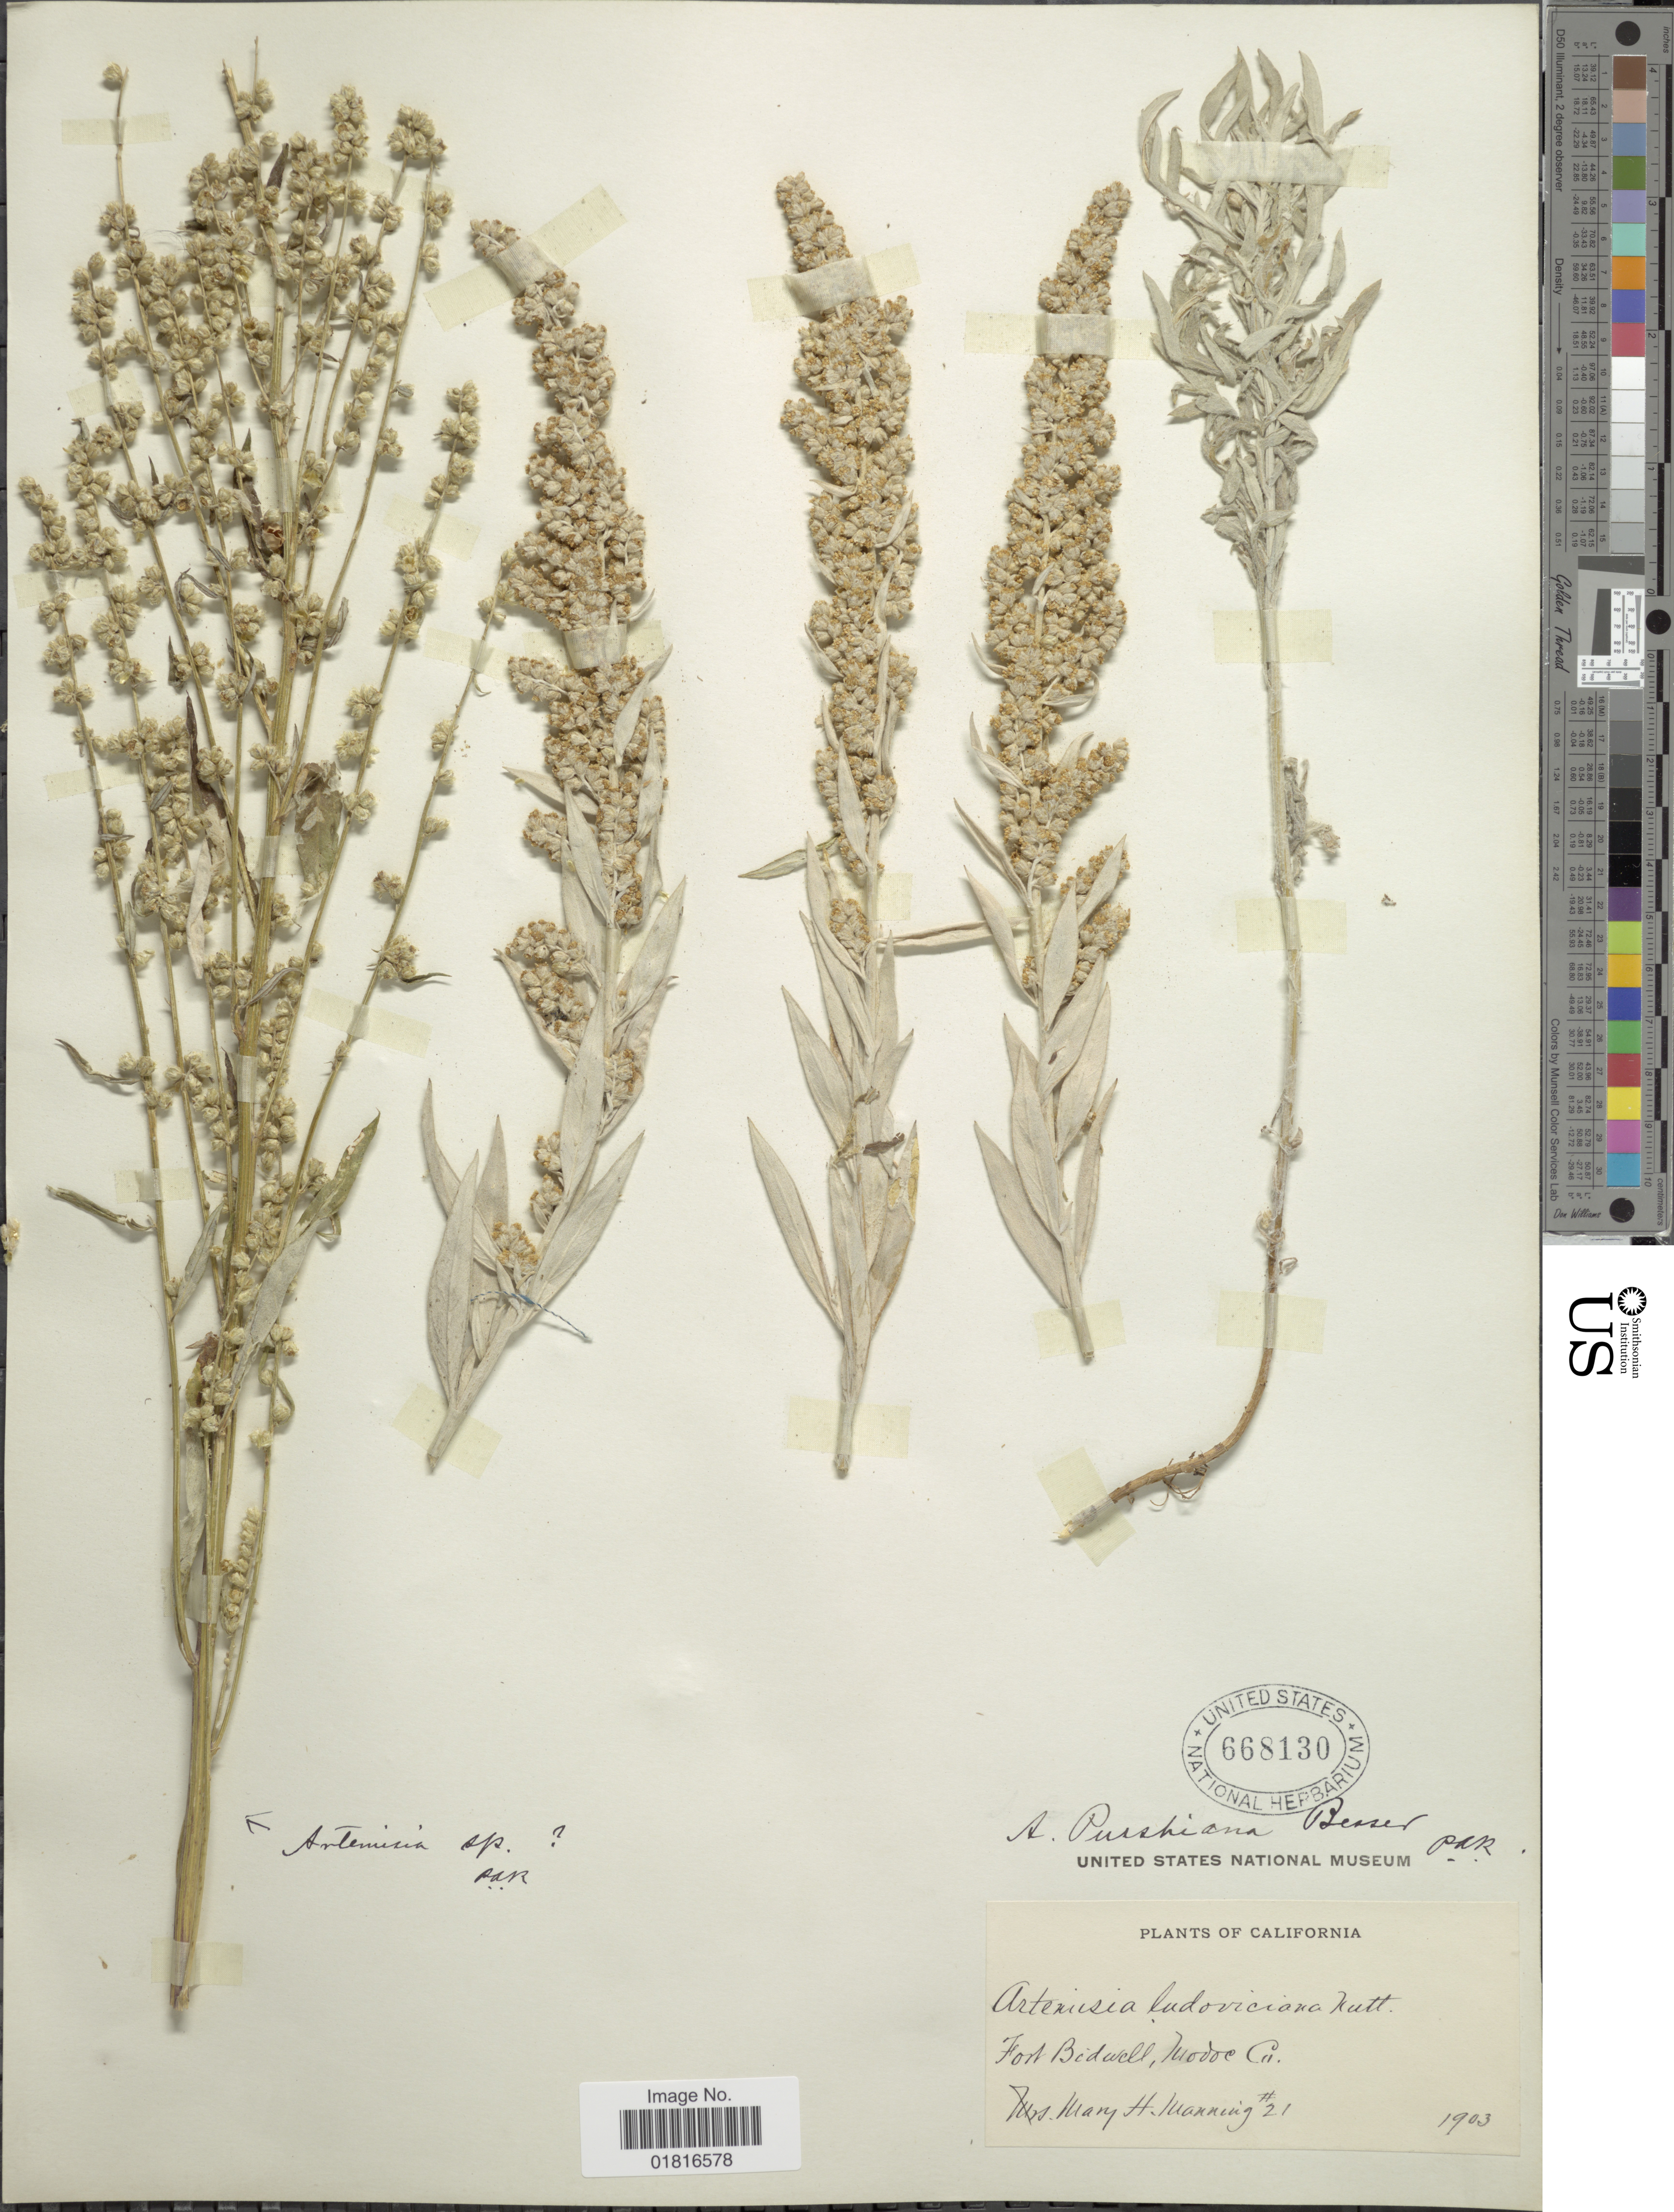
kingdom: Plantae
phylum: Tracheophyta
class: Magnoliopsida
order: Asterales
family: Asteraceae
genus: Artemisia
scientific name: Artemisia purshiana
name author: Besser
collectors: M. Manning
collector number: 21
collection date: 1903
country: United States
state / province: California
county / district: Modoc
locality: Fort Bidwell, Modoc Co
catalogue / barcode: US 668130